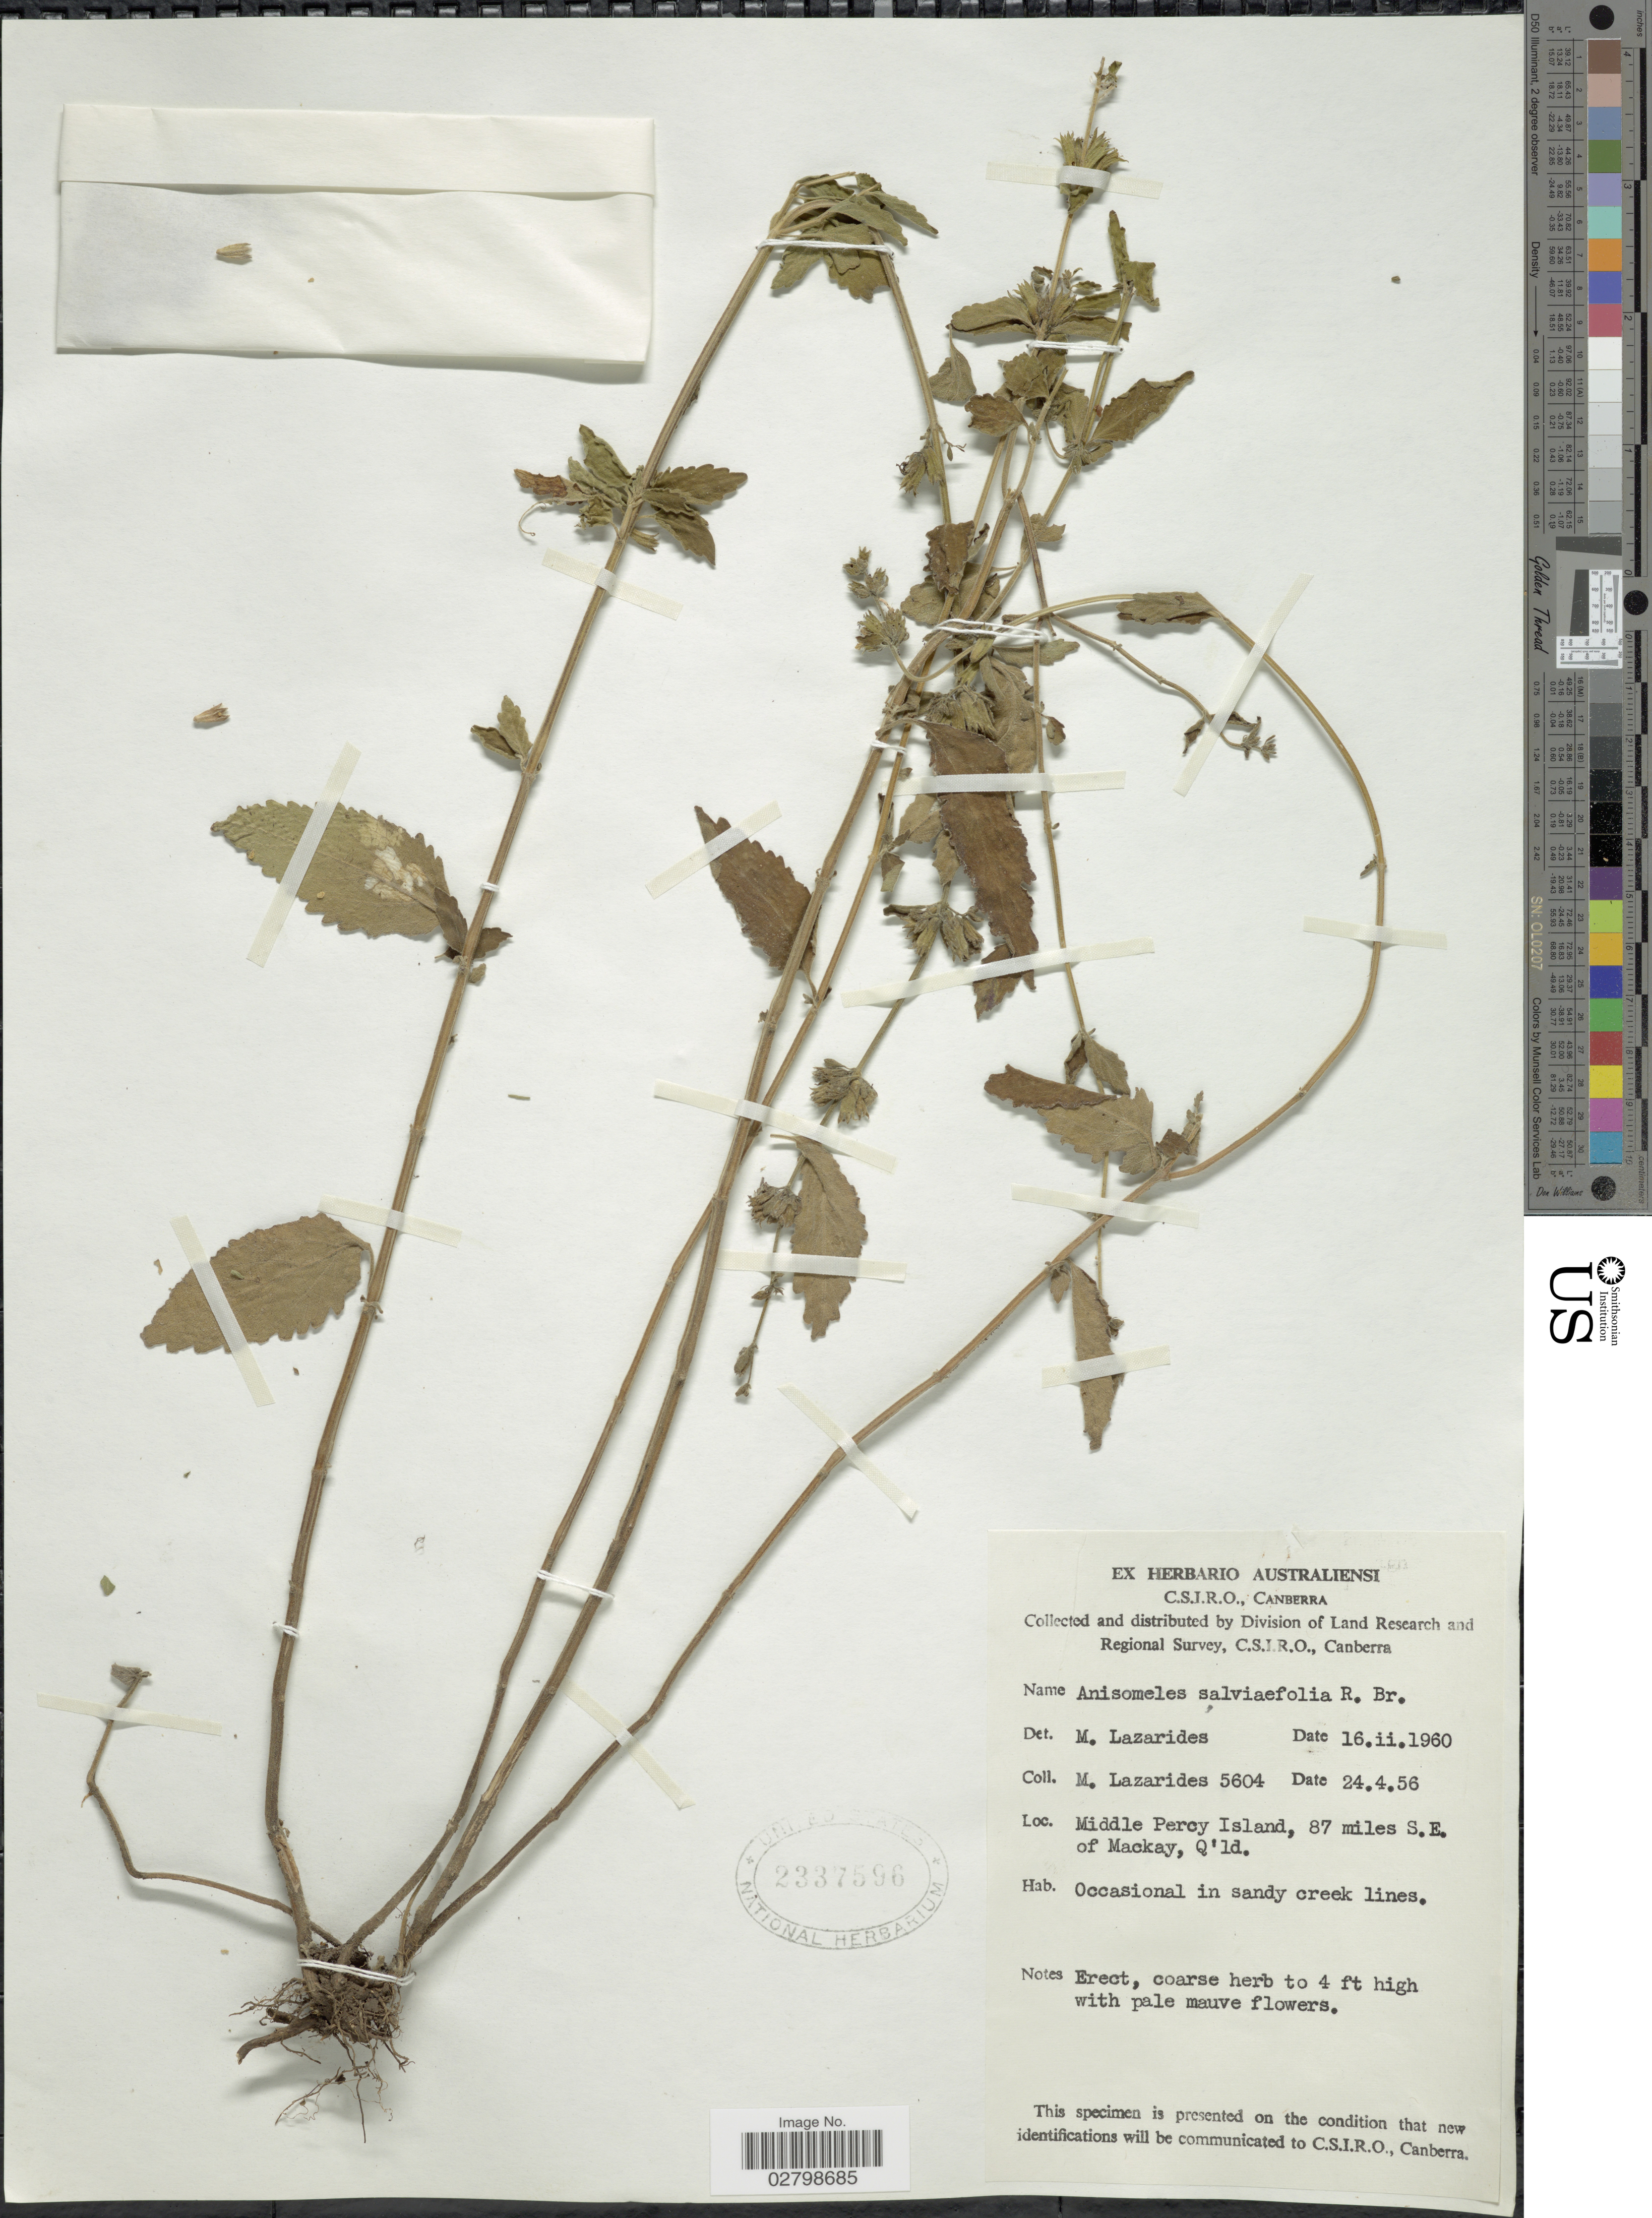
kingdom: Plantae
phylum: Tracheophyta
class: Magnoliopsida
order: Lamiales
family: Lamiaceae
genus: Anisomeles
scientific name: Anisomeles salviifolia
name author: R. Br.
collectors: M. Lazarides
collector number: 5604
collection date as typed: Transcribed d/m/y: 24/4/56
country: Australia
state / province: Queensland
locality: Middle Percy Island, 87 miles S.E. of Mackay, Q'ld.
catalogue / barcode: US 2337596